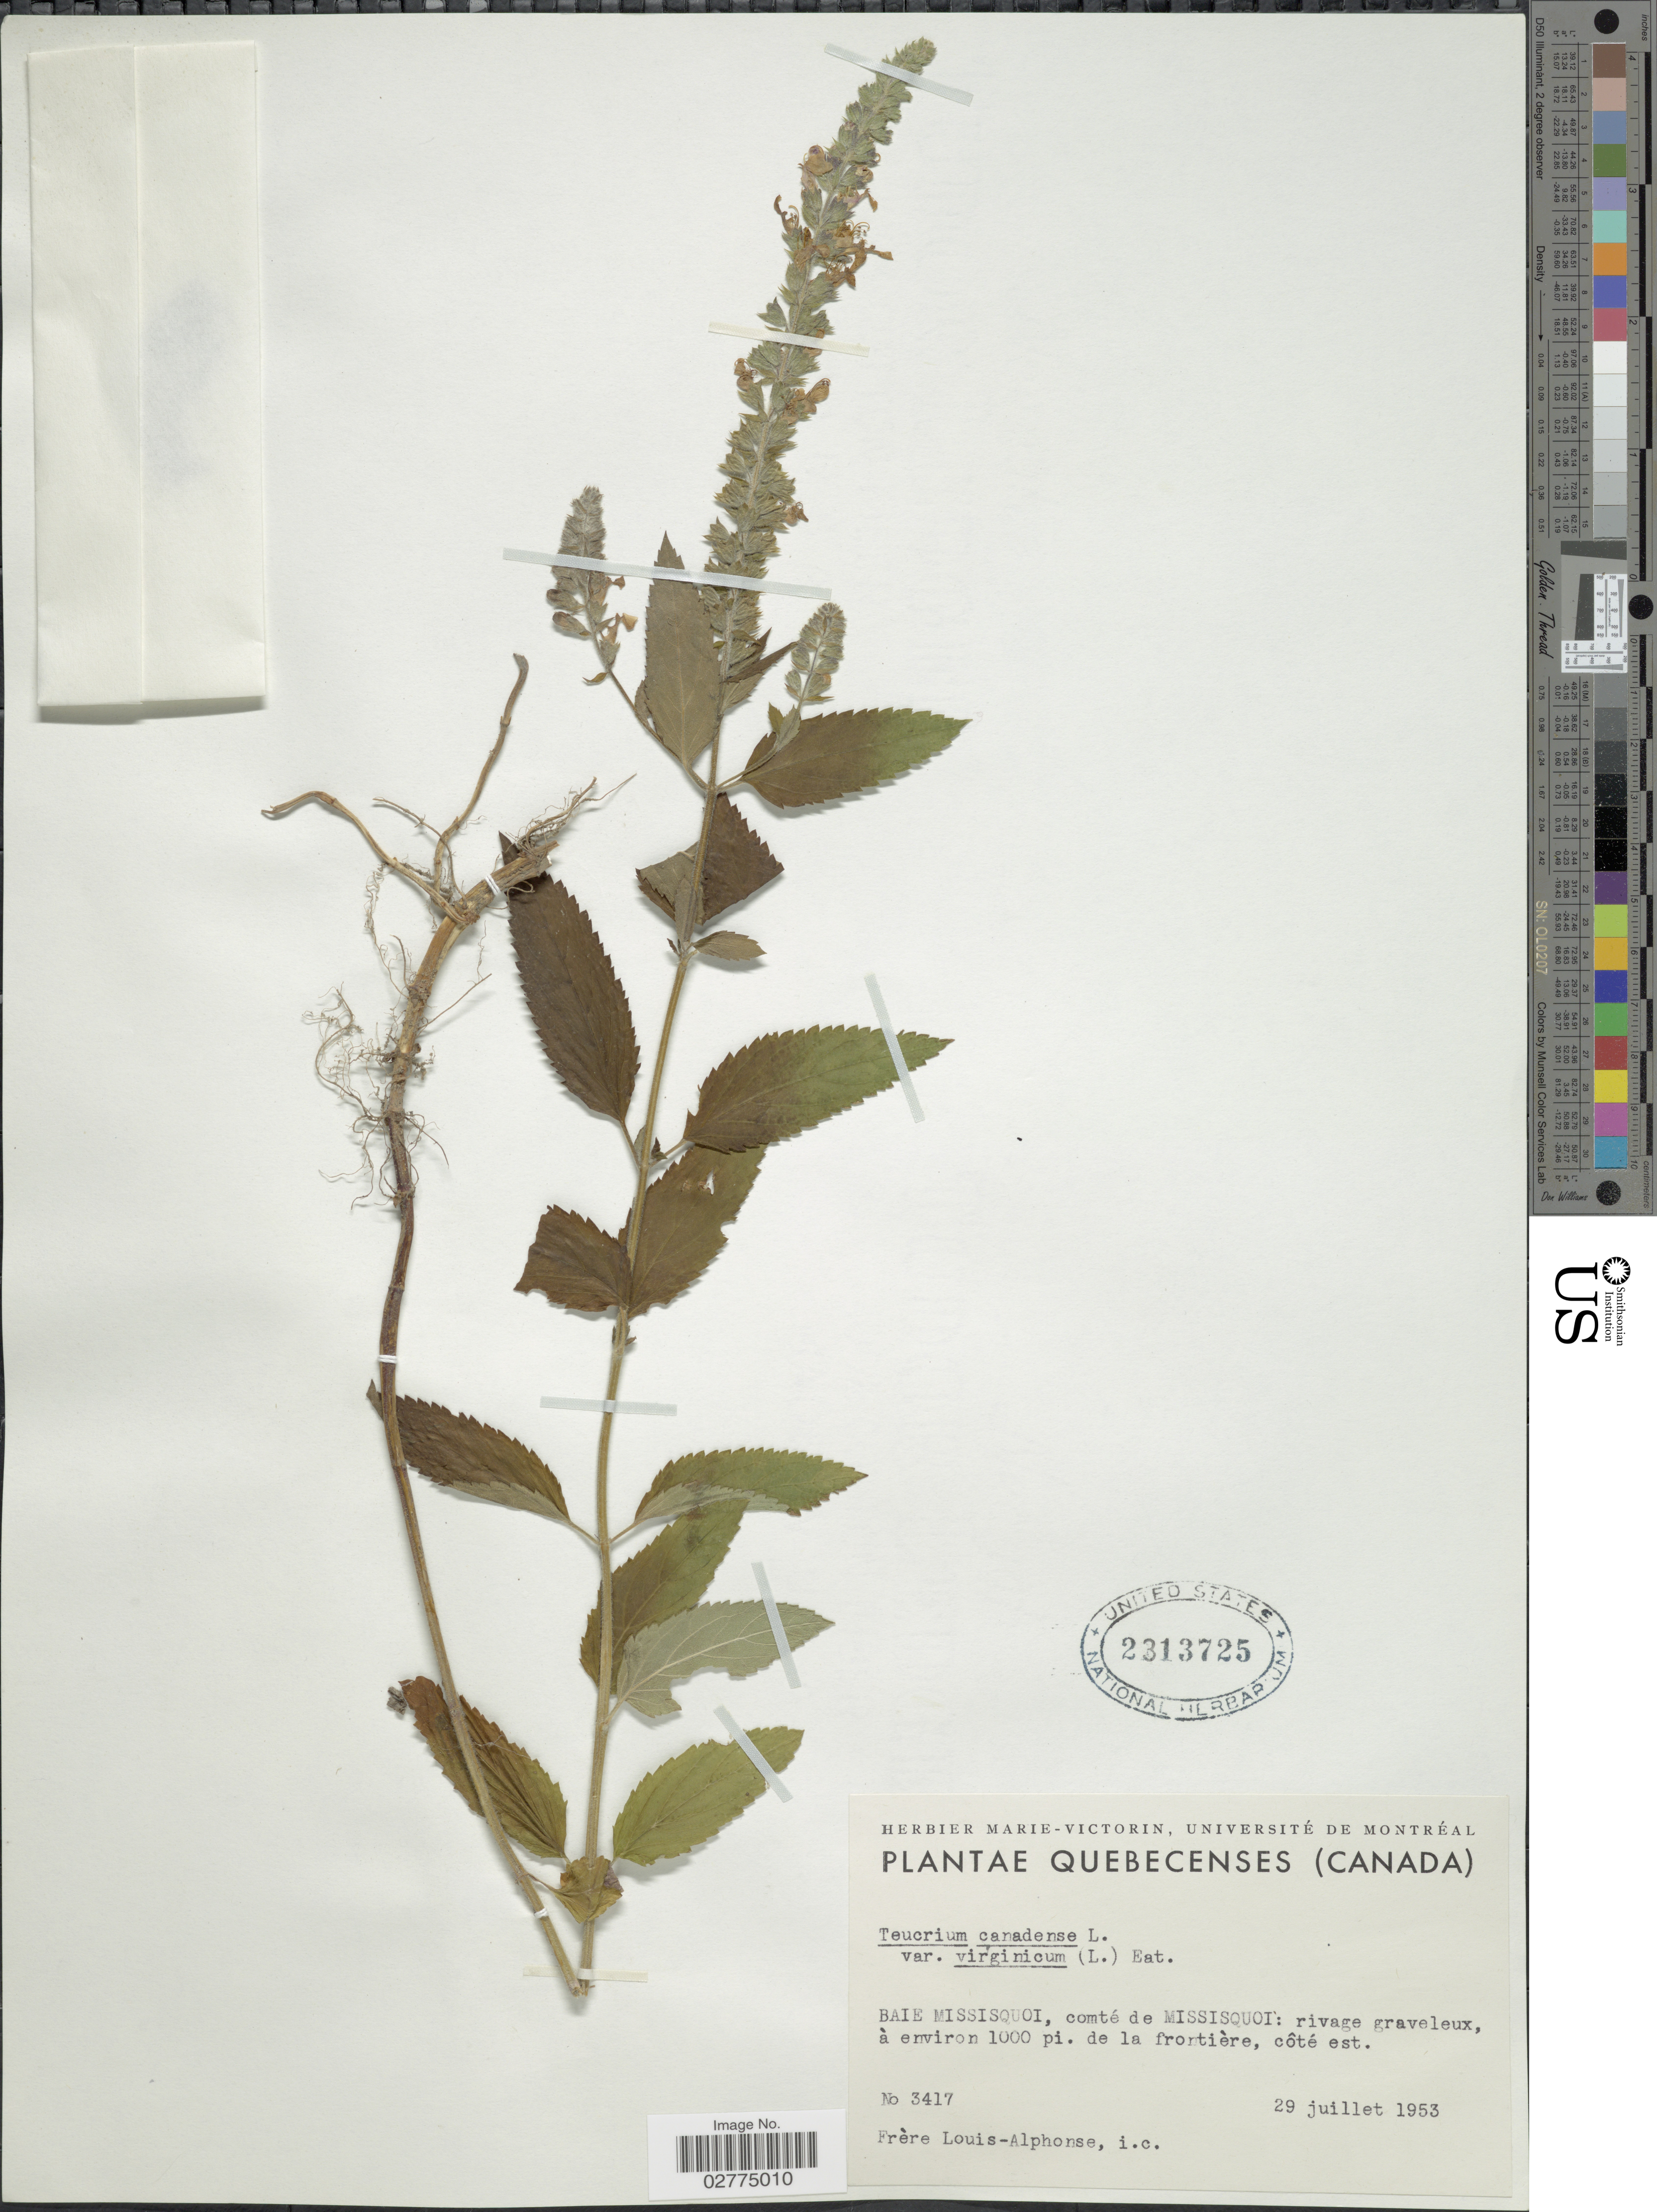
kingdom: Plantae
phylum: Tracheophyta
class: Magnoliopsida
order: Lamiales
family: Lamiaceae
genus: Teucrium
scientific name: Teucrium canadense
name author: L.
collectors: F. Louis-Alphonse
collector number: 3417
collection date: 1953-07-29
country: Canada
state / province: Quebec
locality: Baie Missisquoi, comté de Missisquoi: rivage graveleux.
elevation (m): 305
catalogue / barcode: US 2313725